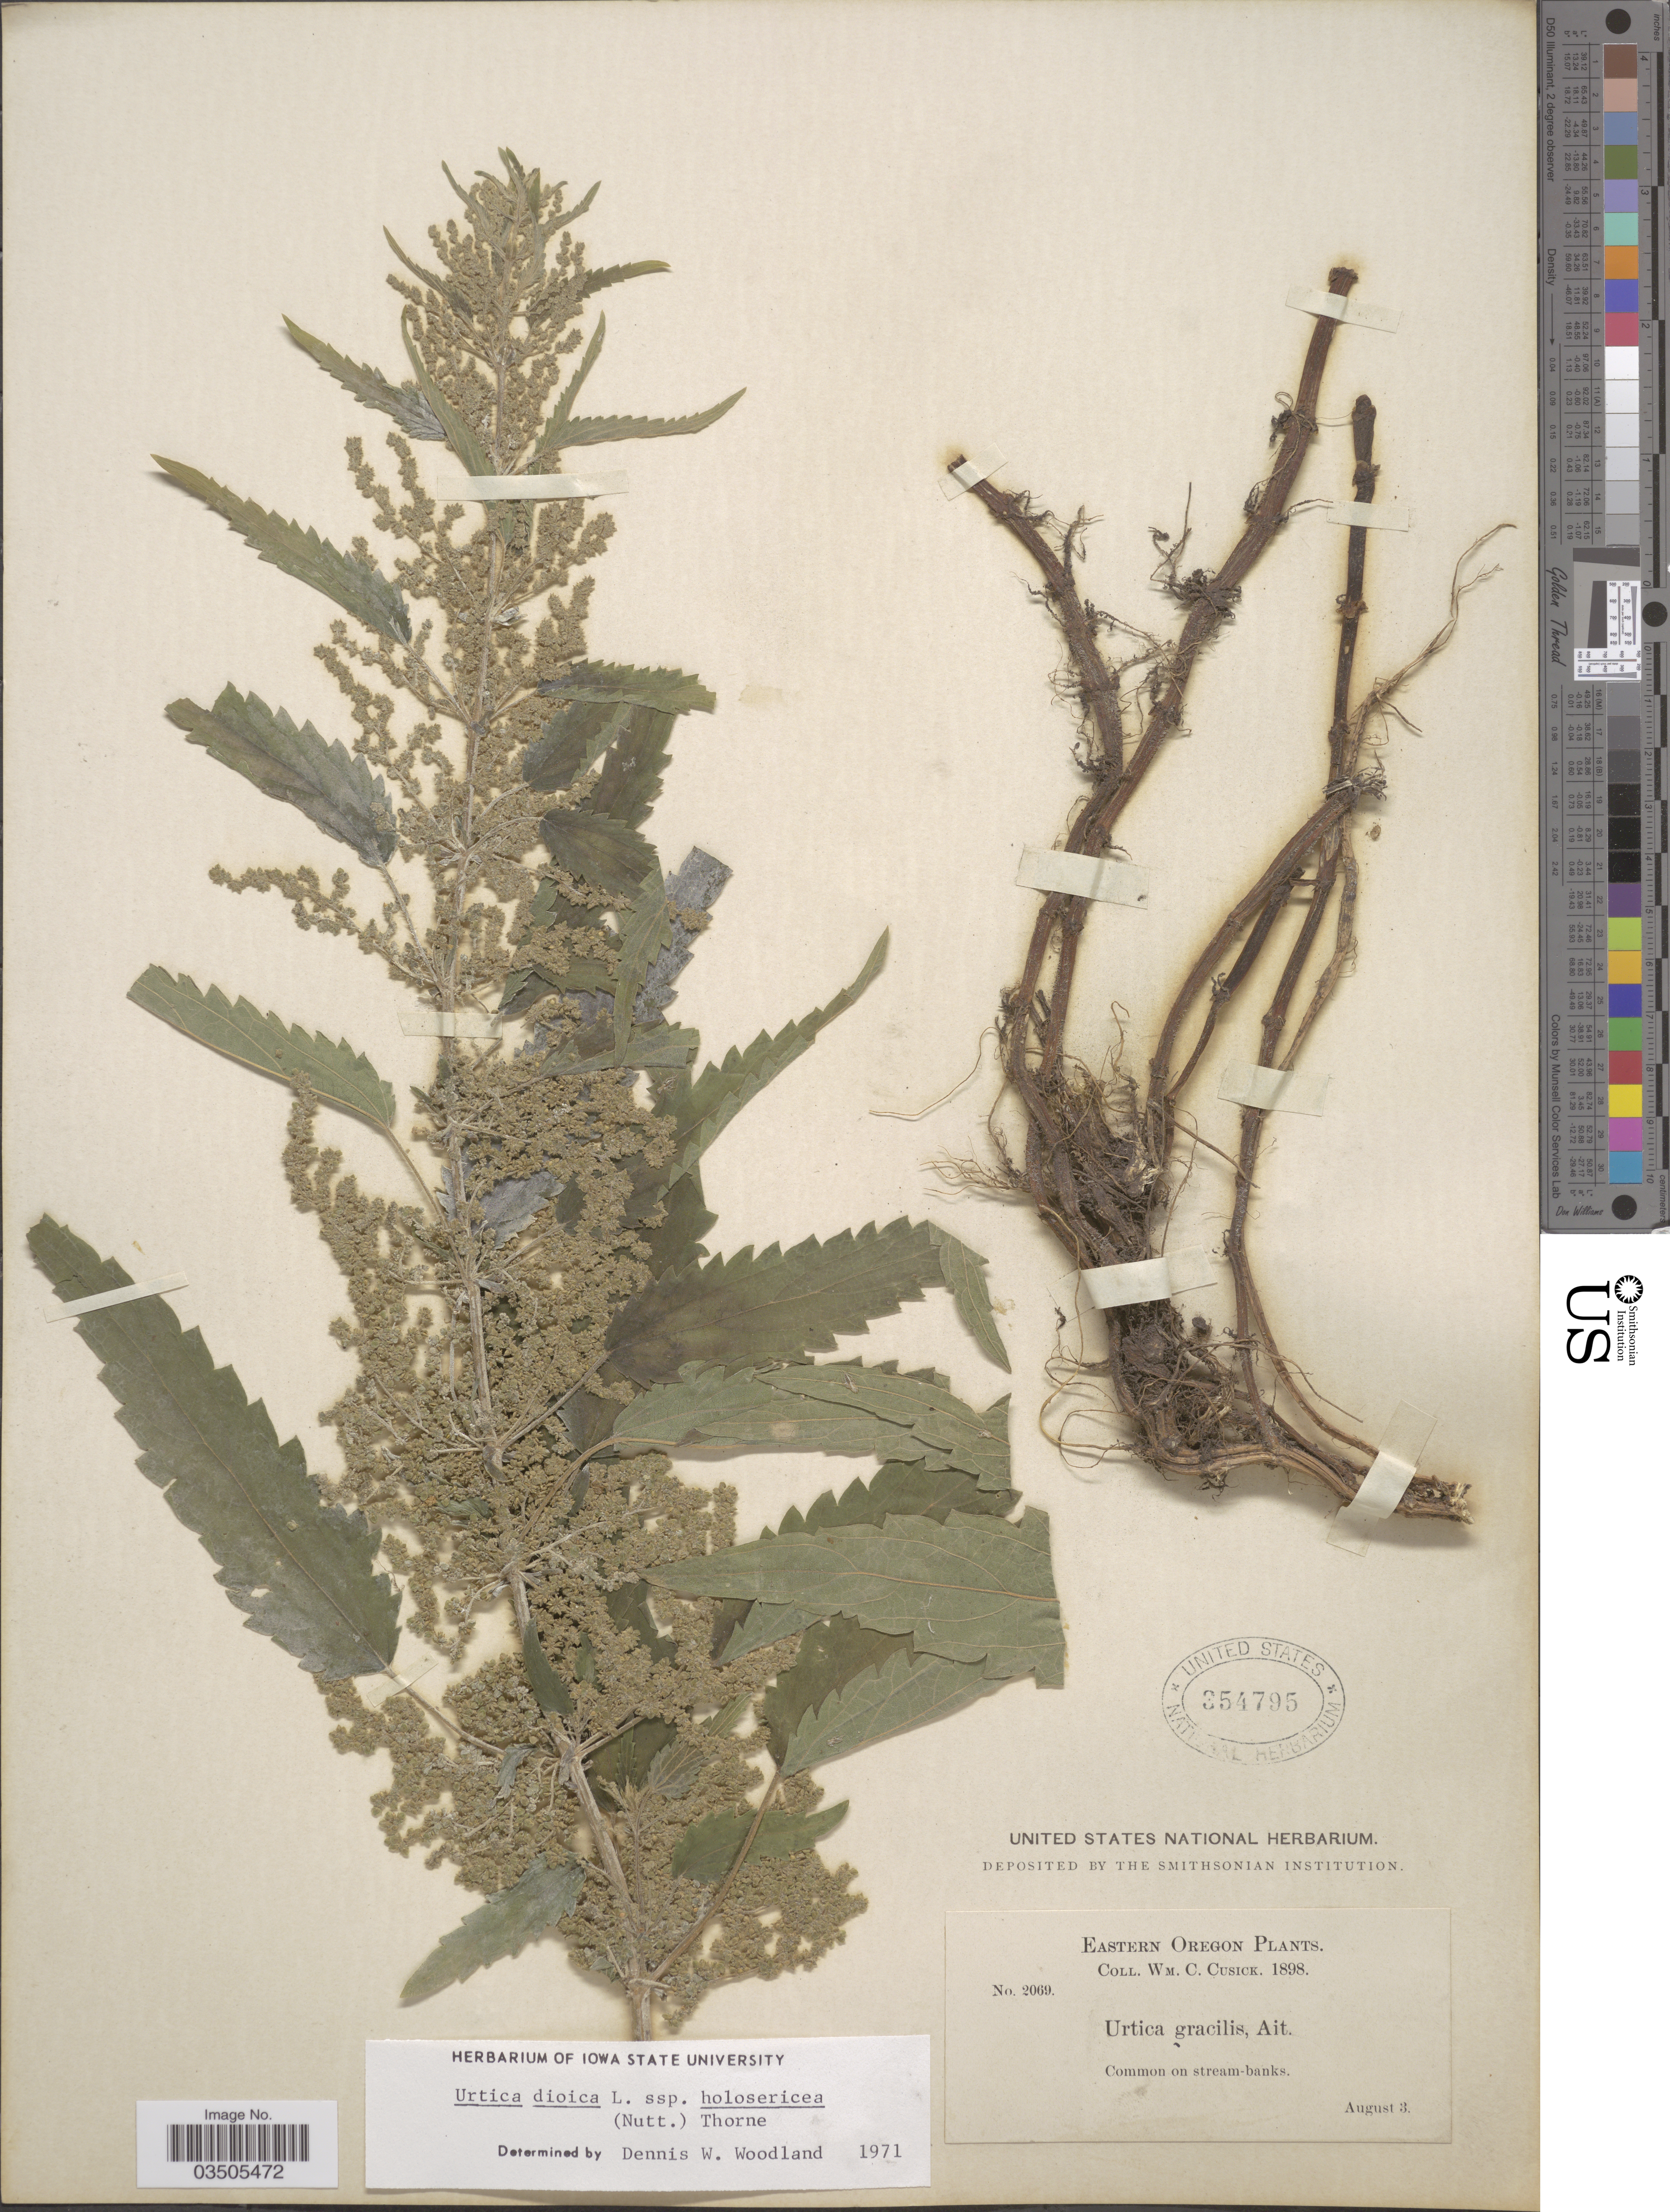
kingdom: Plantae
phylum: Tracheophyta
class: Magnoliopsida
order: Rosales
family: Urticaceae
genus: Urtica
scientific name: Urtica dioica subsp. holosericea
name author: (Nutt.) Thorne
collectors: W. C. Cusick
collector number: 2069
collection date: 1898-08-03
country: United States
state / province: Oregon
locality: Eastern Oregon. Common on stream-banks.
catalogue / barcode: US 354795